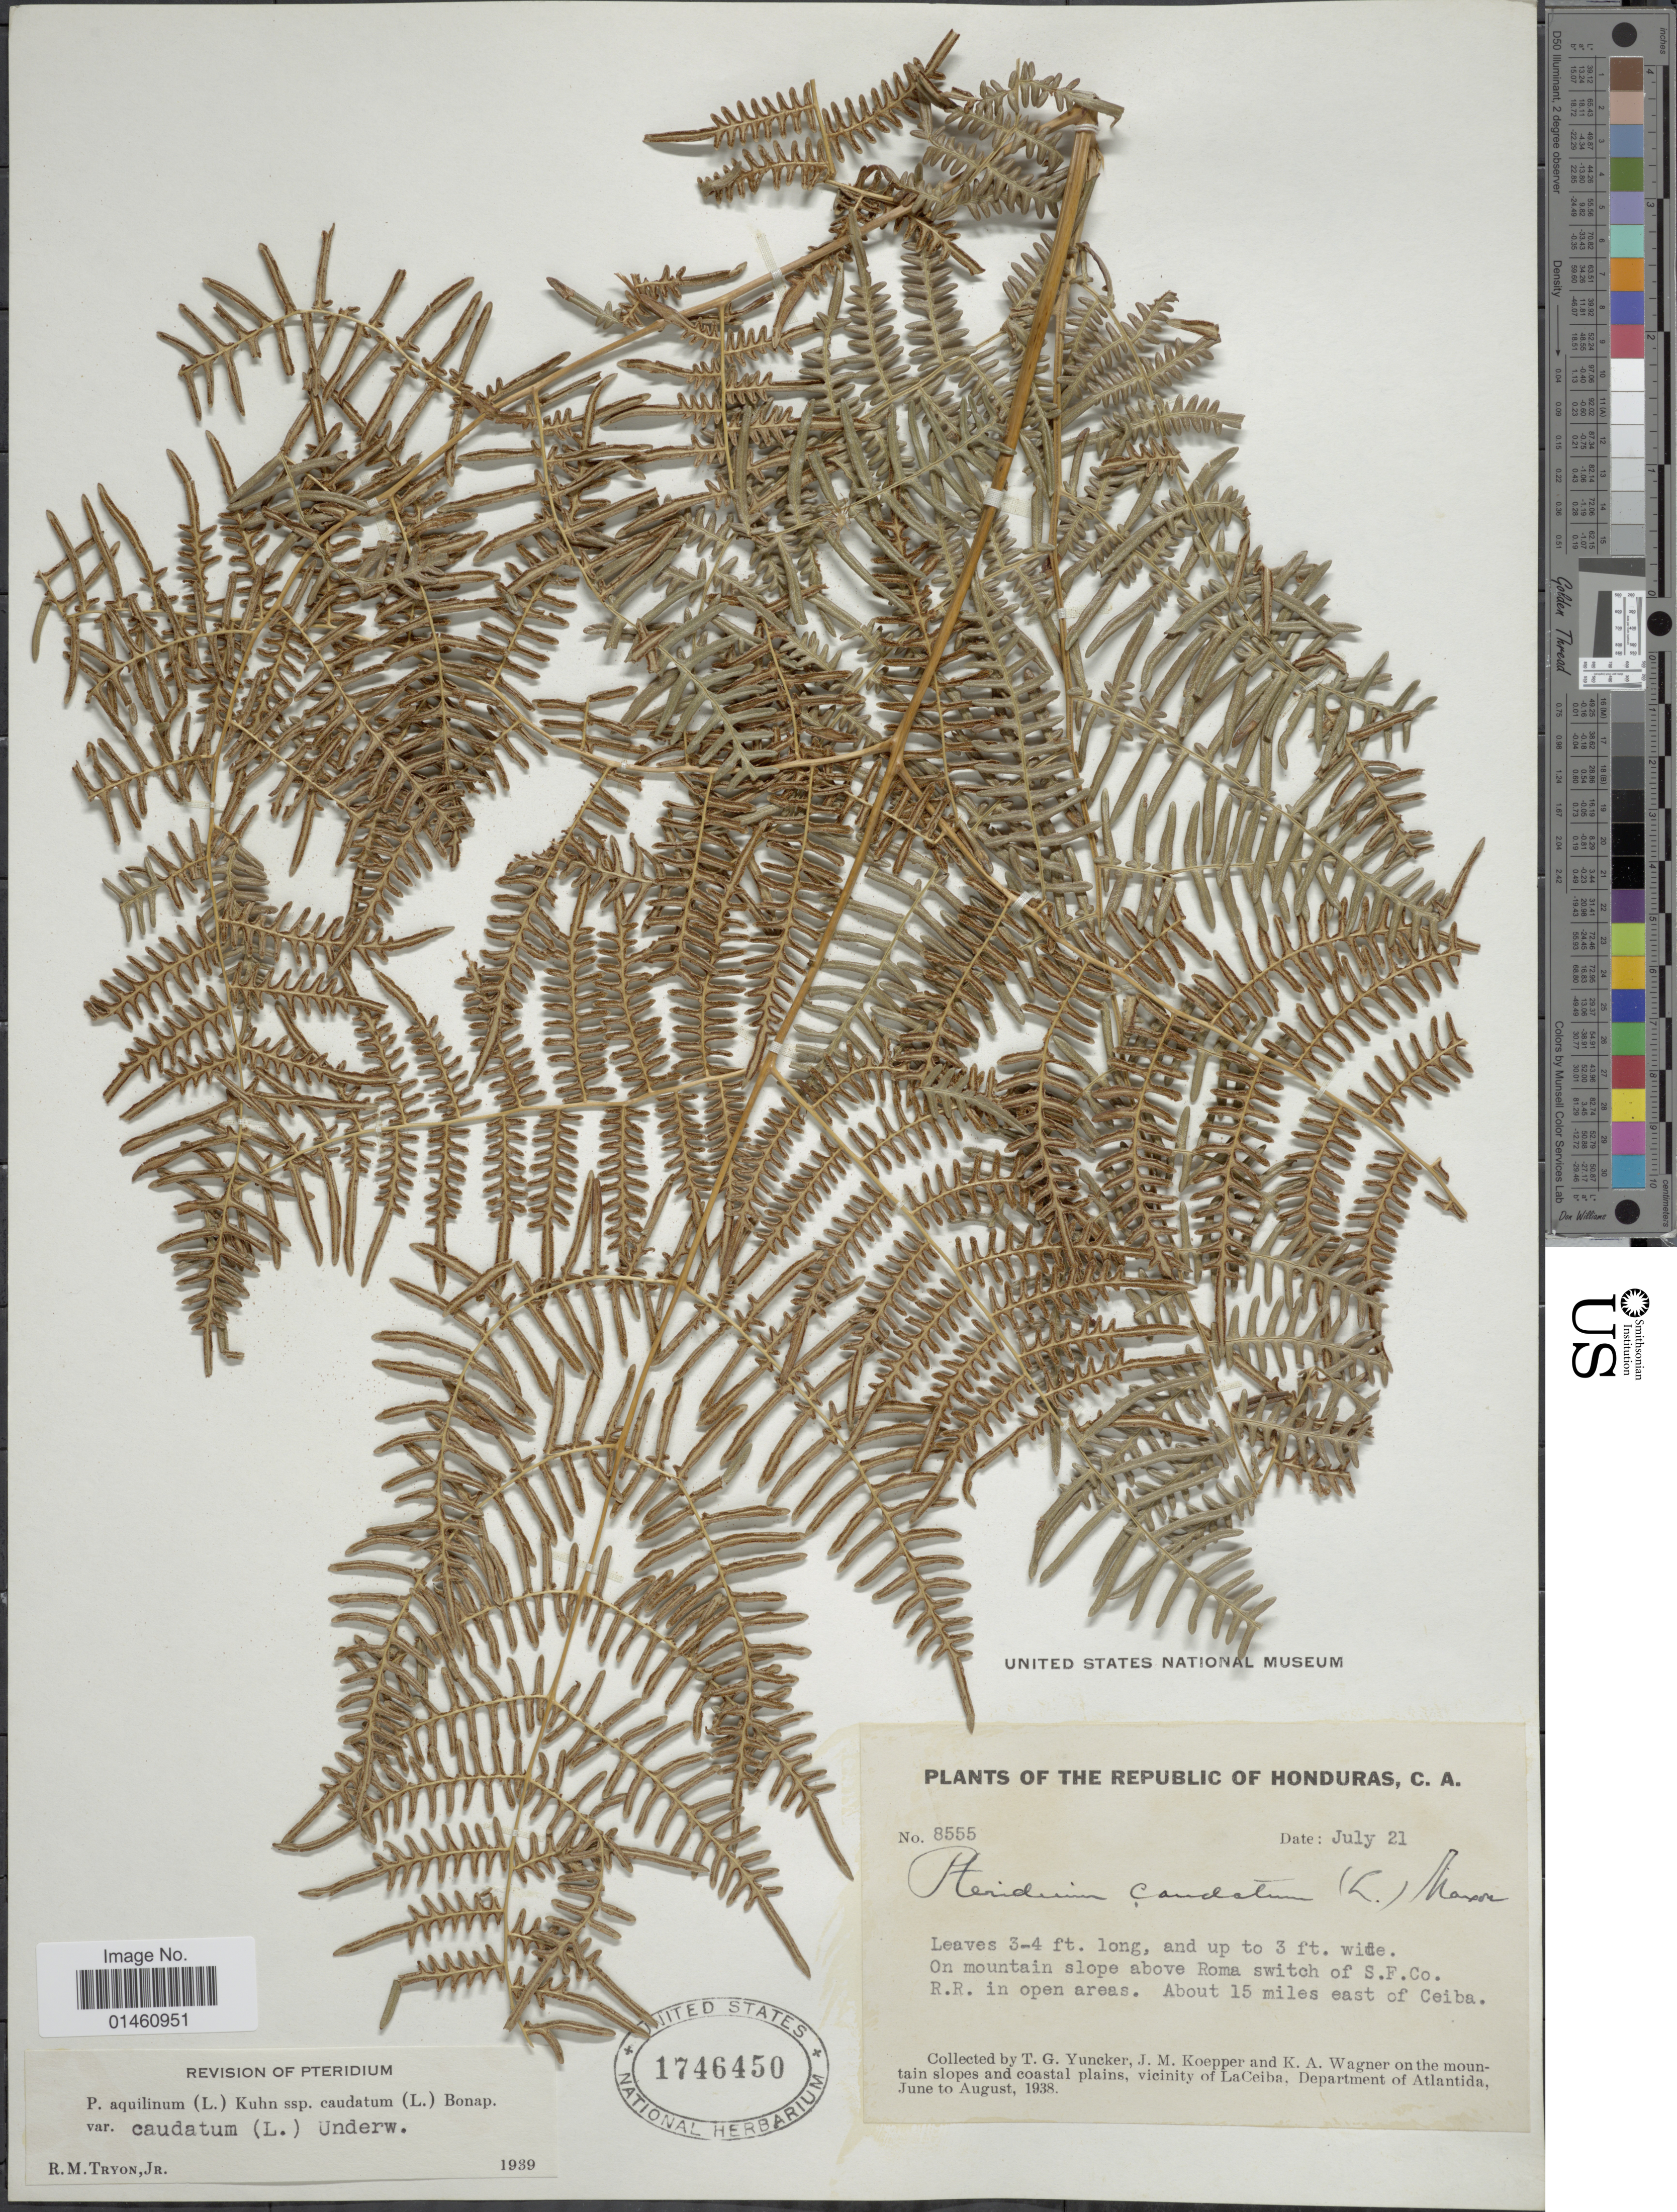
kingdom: Plantae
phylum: Tracheophyta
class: Polypodiopsida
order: Polypodiales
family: Dennstaedtiaceae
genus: Pteridium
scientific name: Pteridium caudatum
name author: (L.) Maxon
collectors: T. G. Yuncker, J. M. Koepper & K. A. Wagner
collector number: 8555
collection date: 1938-07-21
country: Honduras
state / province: Atlántida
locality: On mountains slope above Roma switch of S.F. Co. R. R. in open areas. About 15 miles east of Ceiba. Vicinity of LaCeiba.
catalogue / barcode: US 1746450